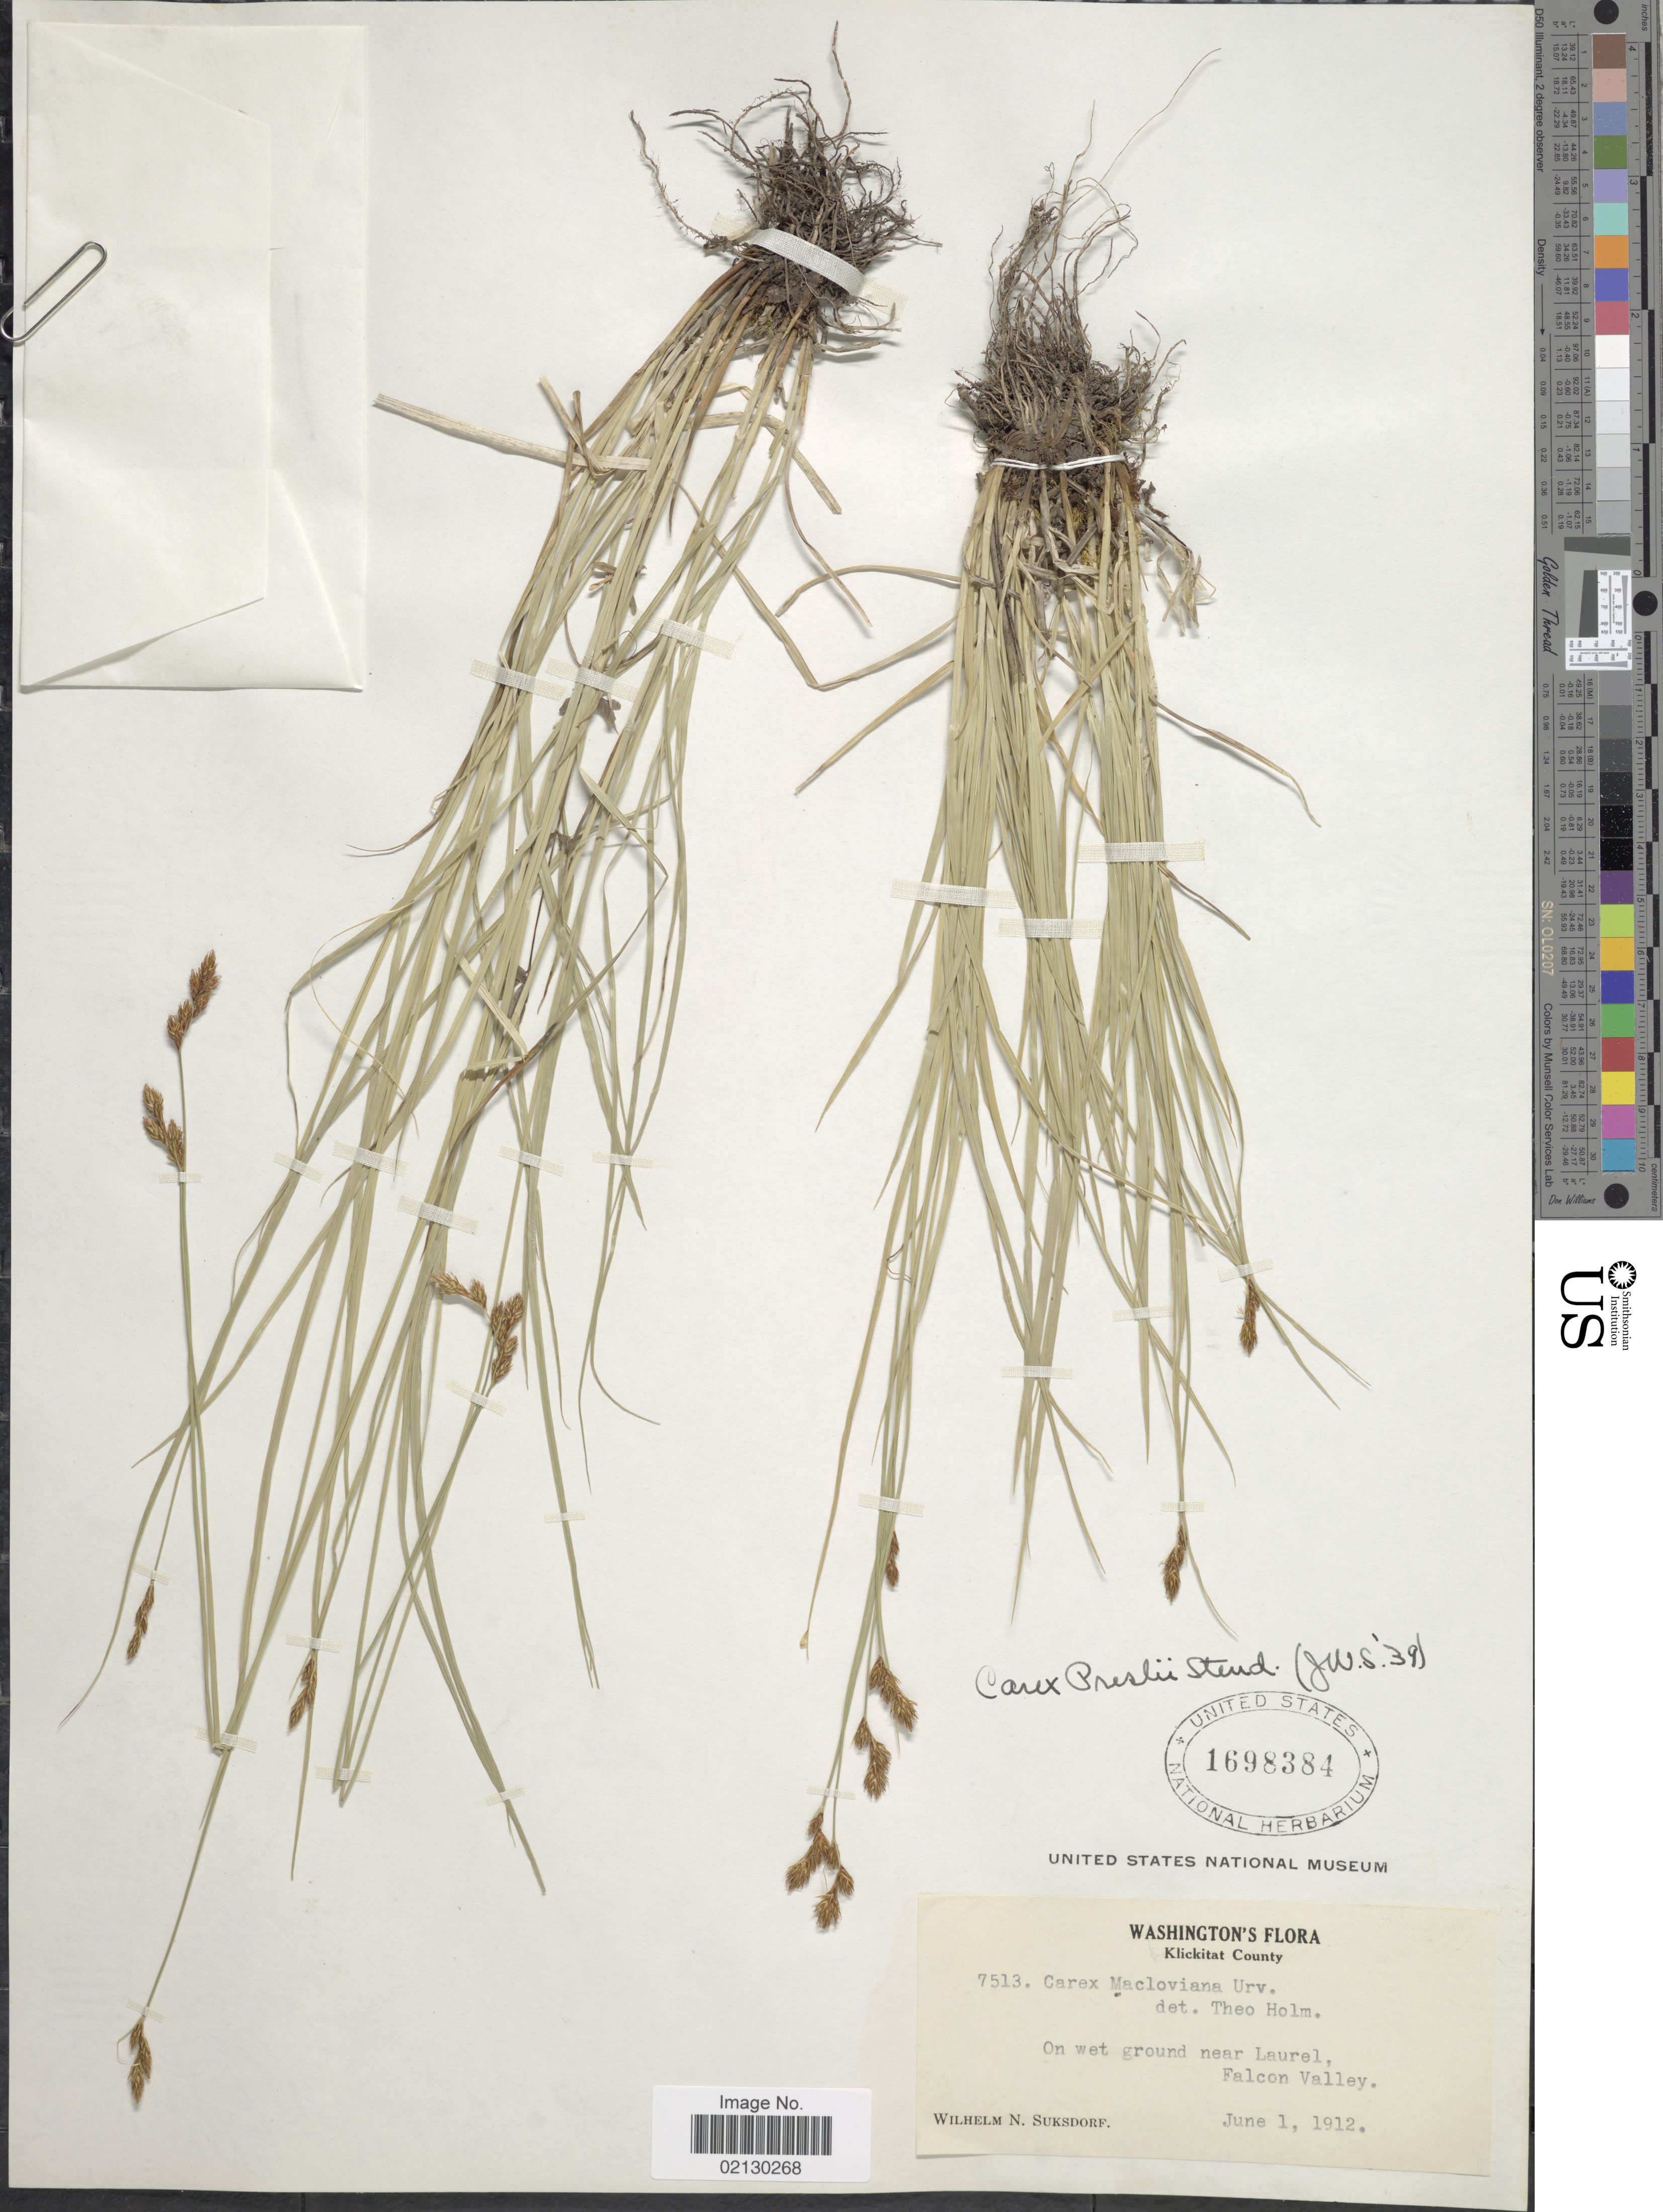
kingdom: Plantae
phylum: Tracheophyta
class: Liliopsida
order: Poales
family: Cyperaceae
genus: Carex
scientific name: Carex preslii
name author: Steud.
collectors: W. N. Suksdorf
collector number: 7513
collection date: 1912-06-01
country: United States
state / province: Washington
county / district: Klickitat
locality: Klickitat County. Near Laurel, Falcon Valley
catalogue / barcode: US 1698384